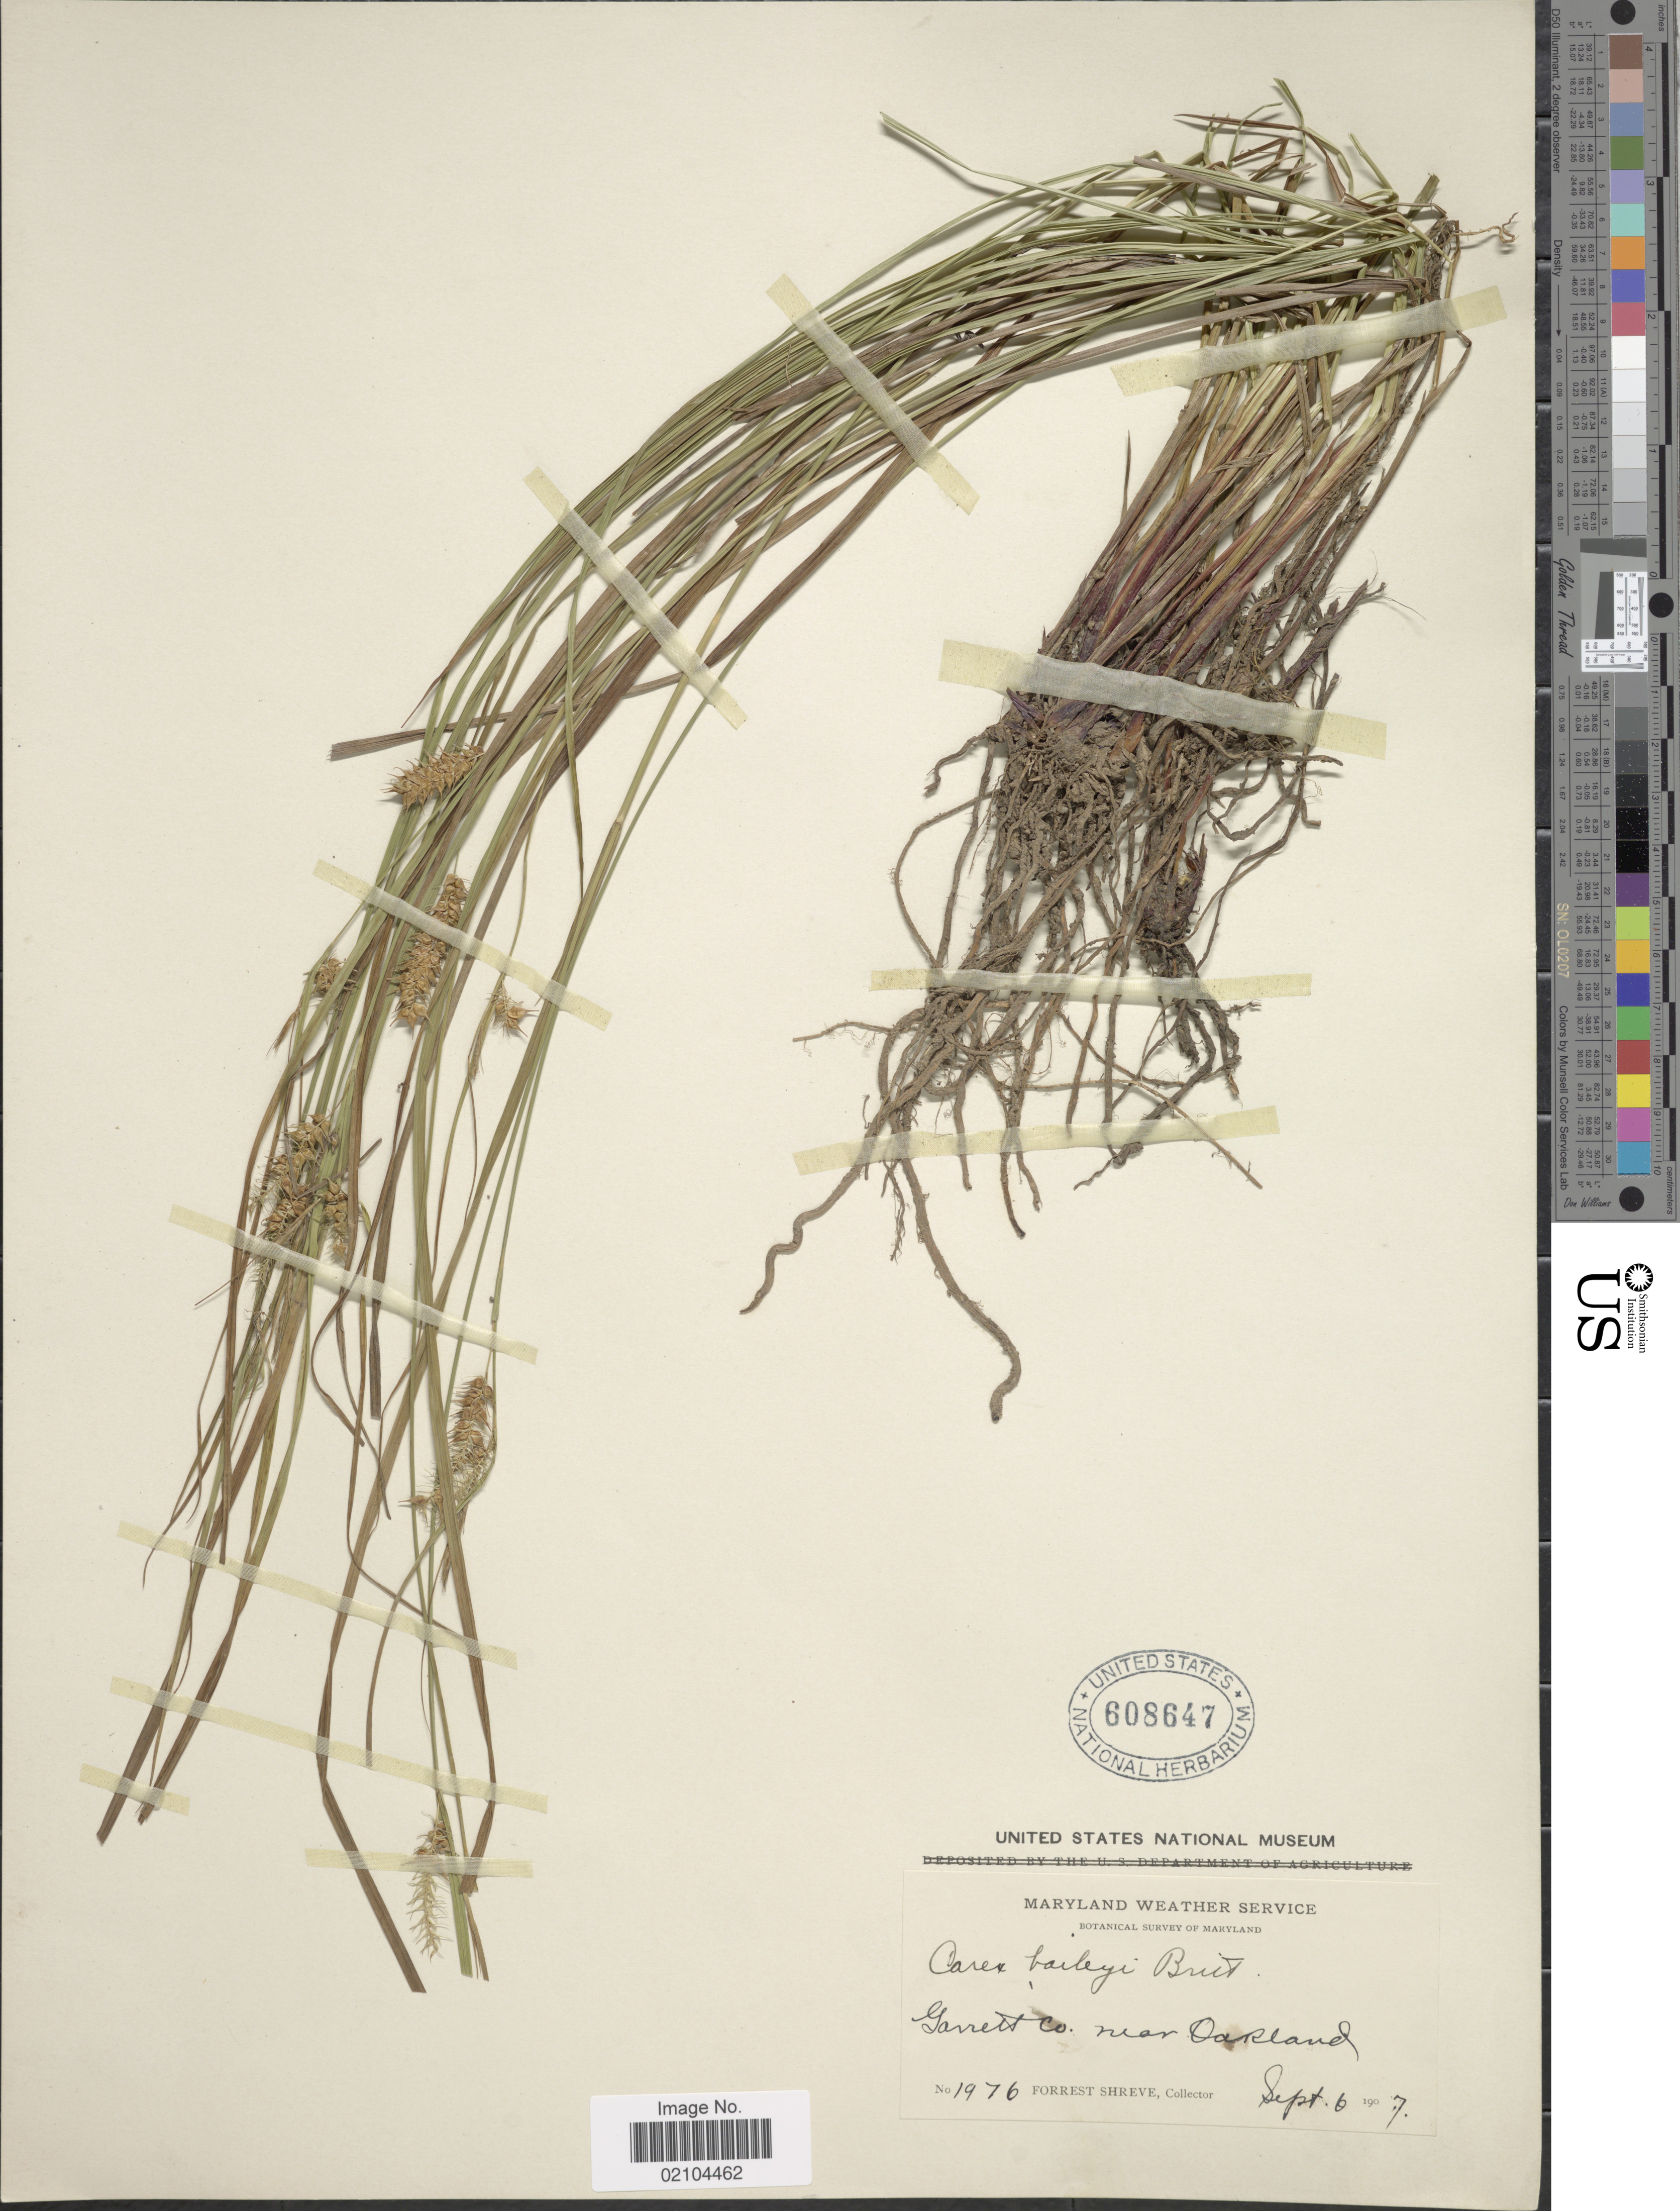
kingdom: Plantae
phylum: Tracheophyta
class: Liliopsida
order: Poales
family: Cyperaceae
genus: Carex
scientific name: Carex baileyi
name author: Britton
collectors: F. Shreve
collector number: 1976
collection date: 1907-09-06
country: United States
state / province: Maryland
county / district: Garrett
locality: Garrett Co near Oakland.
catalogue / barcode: US 608647